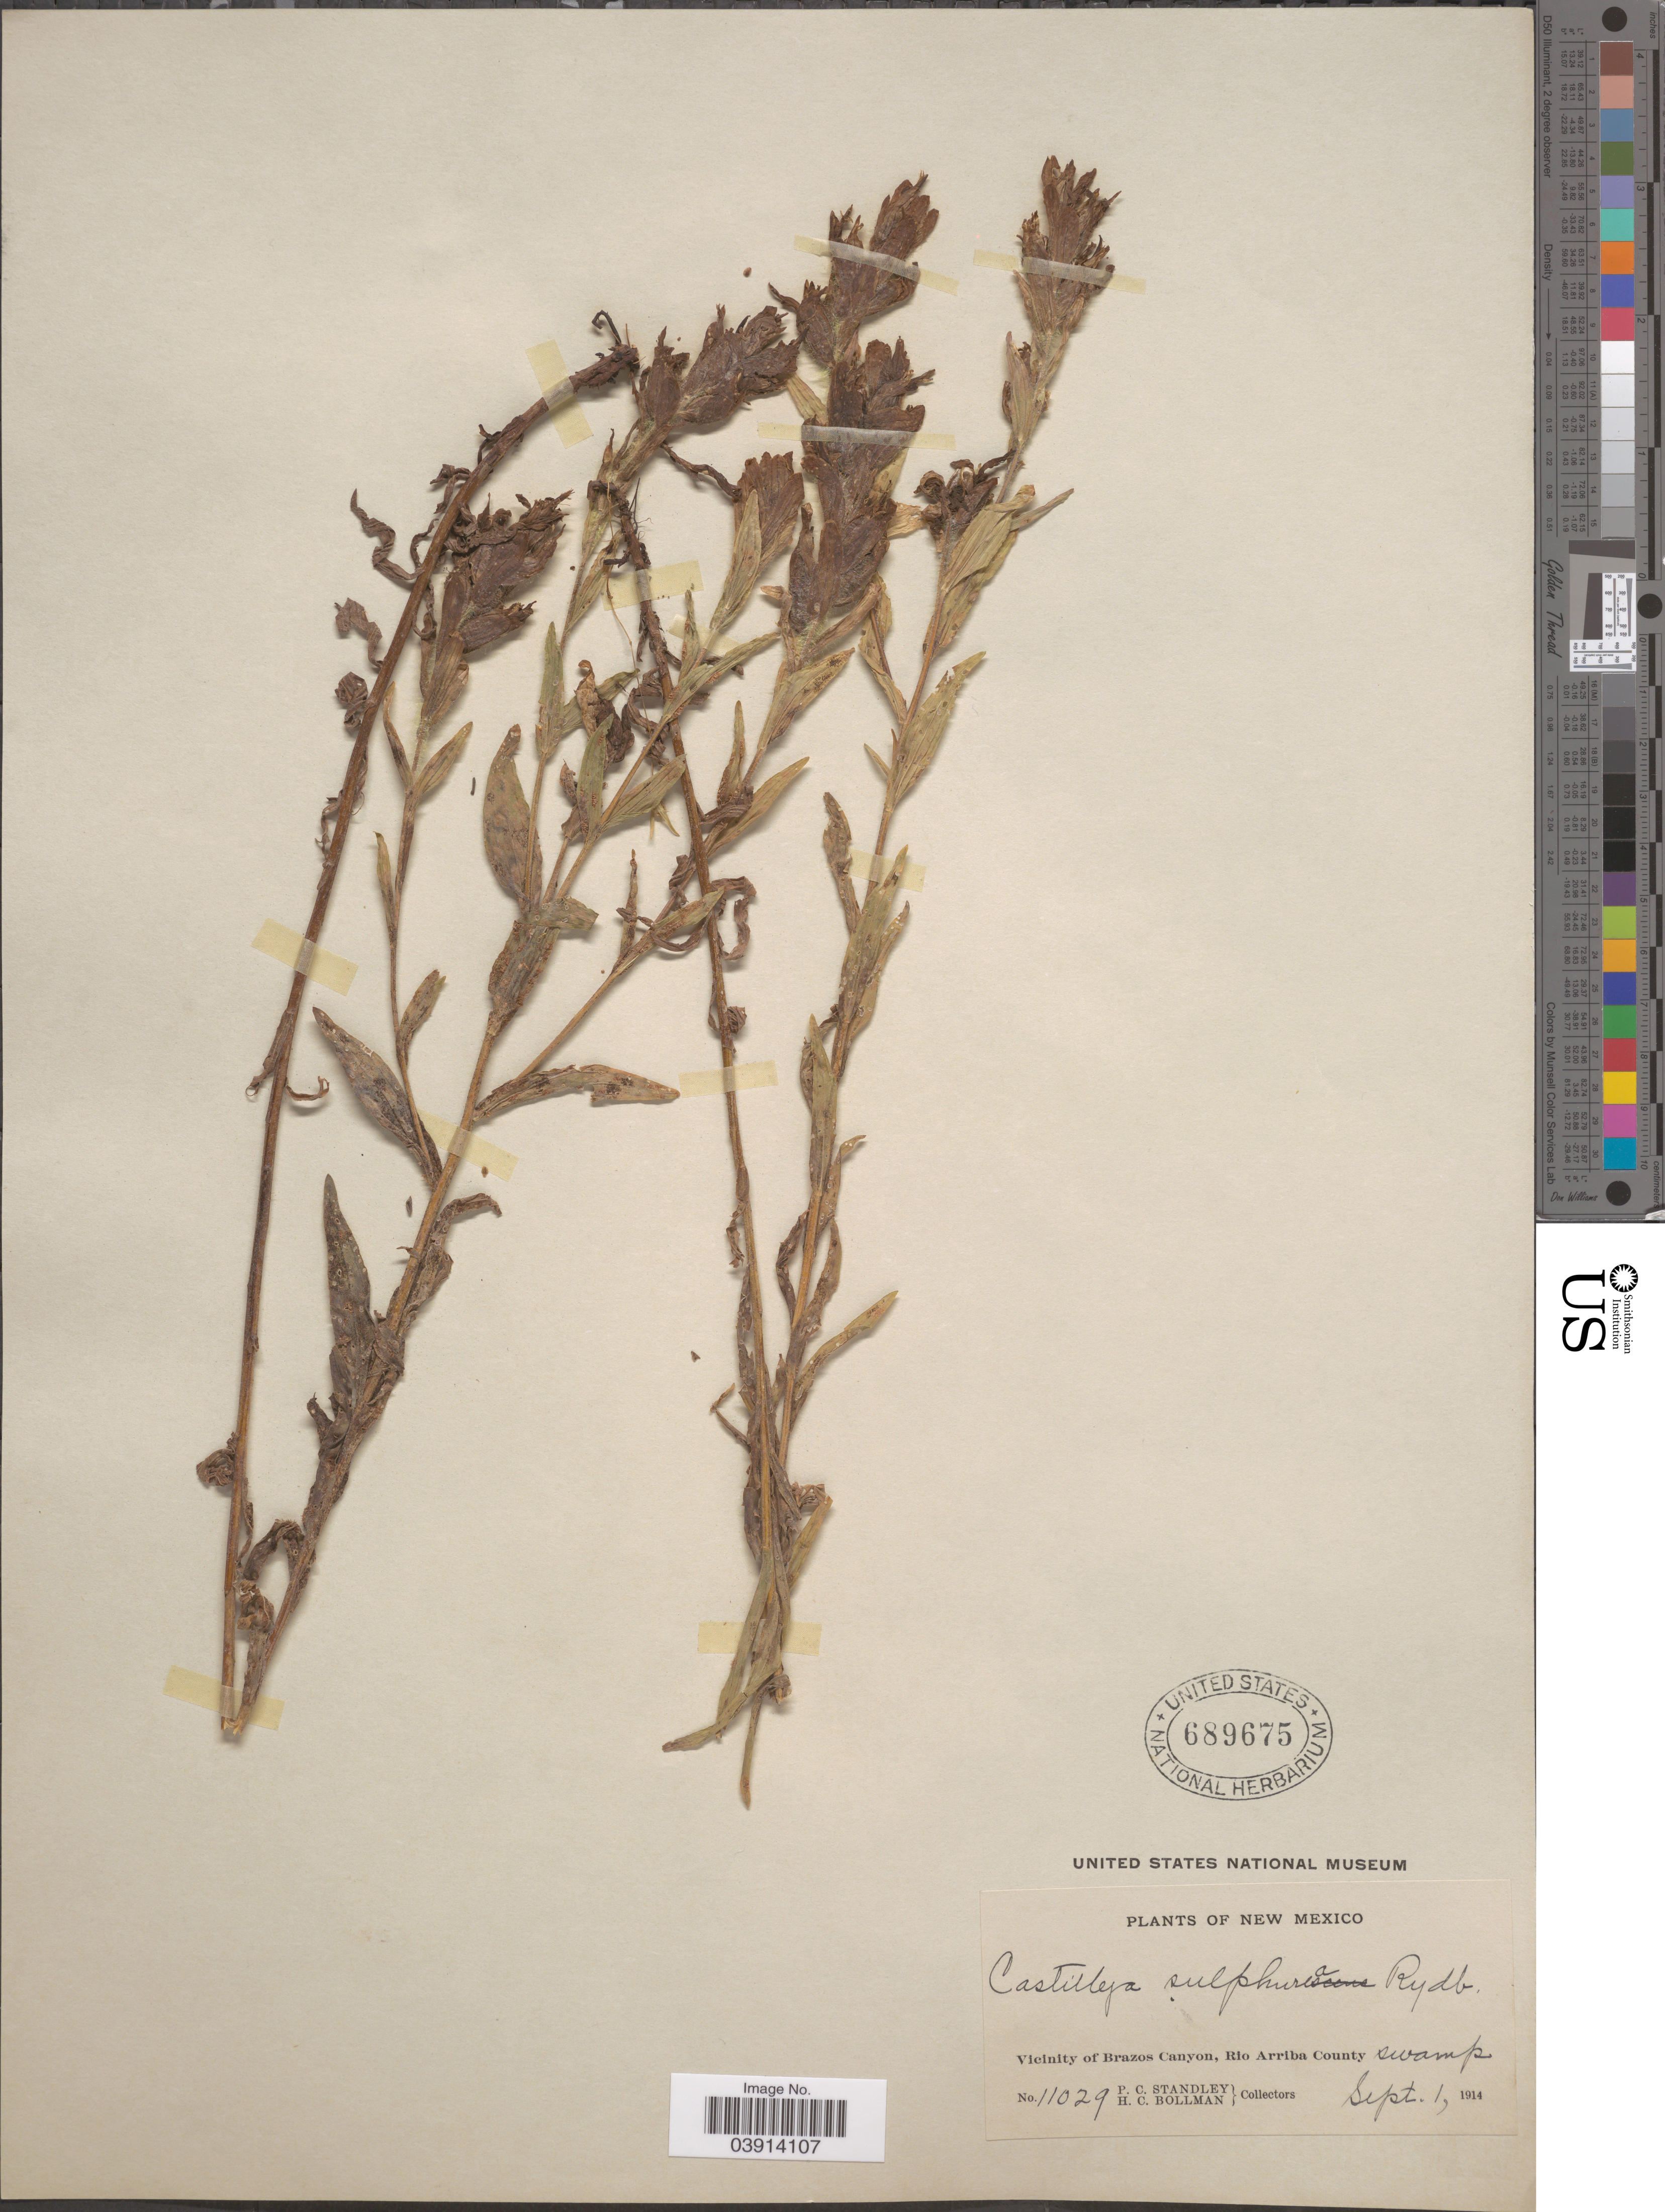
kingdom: Plantae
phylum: Tracheophyta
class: Magnoliopsida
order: Lamiales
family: Orobanchaceae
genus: Castilleja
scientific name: Castilleja septentrionalis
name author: Lindl.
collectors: P. C. Standley & H. C. Bollman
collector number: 11029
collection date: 1914-09-01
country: United States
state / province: New Mexico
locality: Vicinity of Brazos Canyon, Rio Arriba County.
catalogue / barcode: US 689675